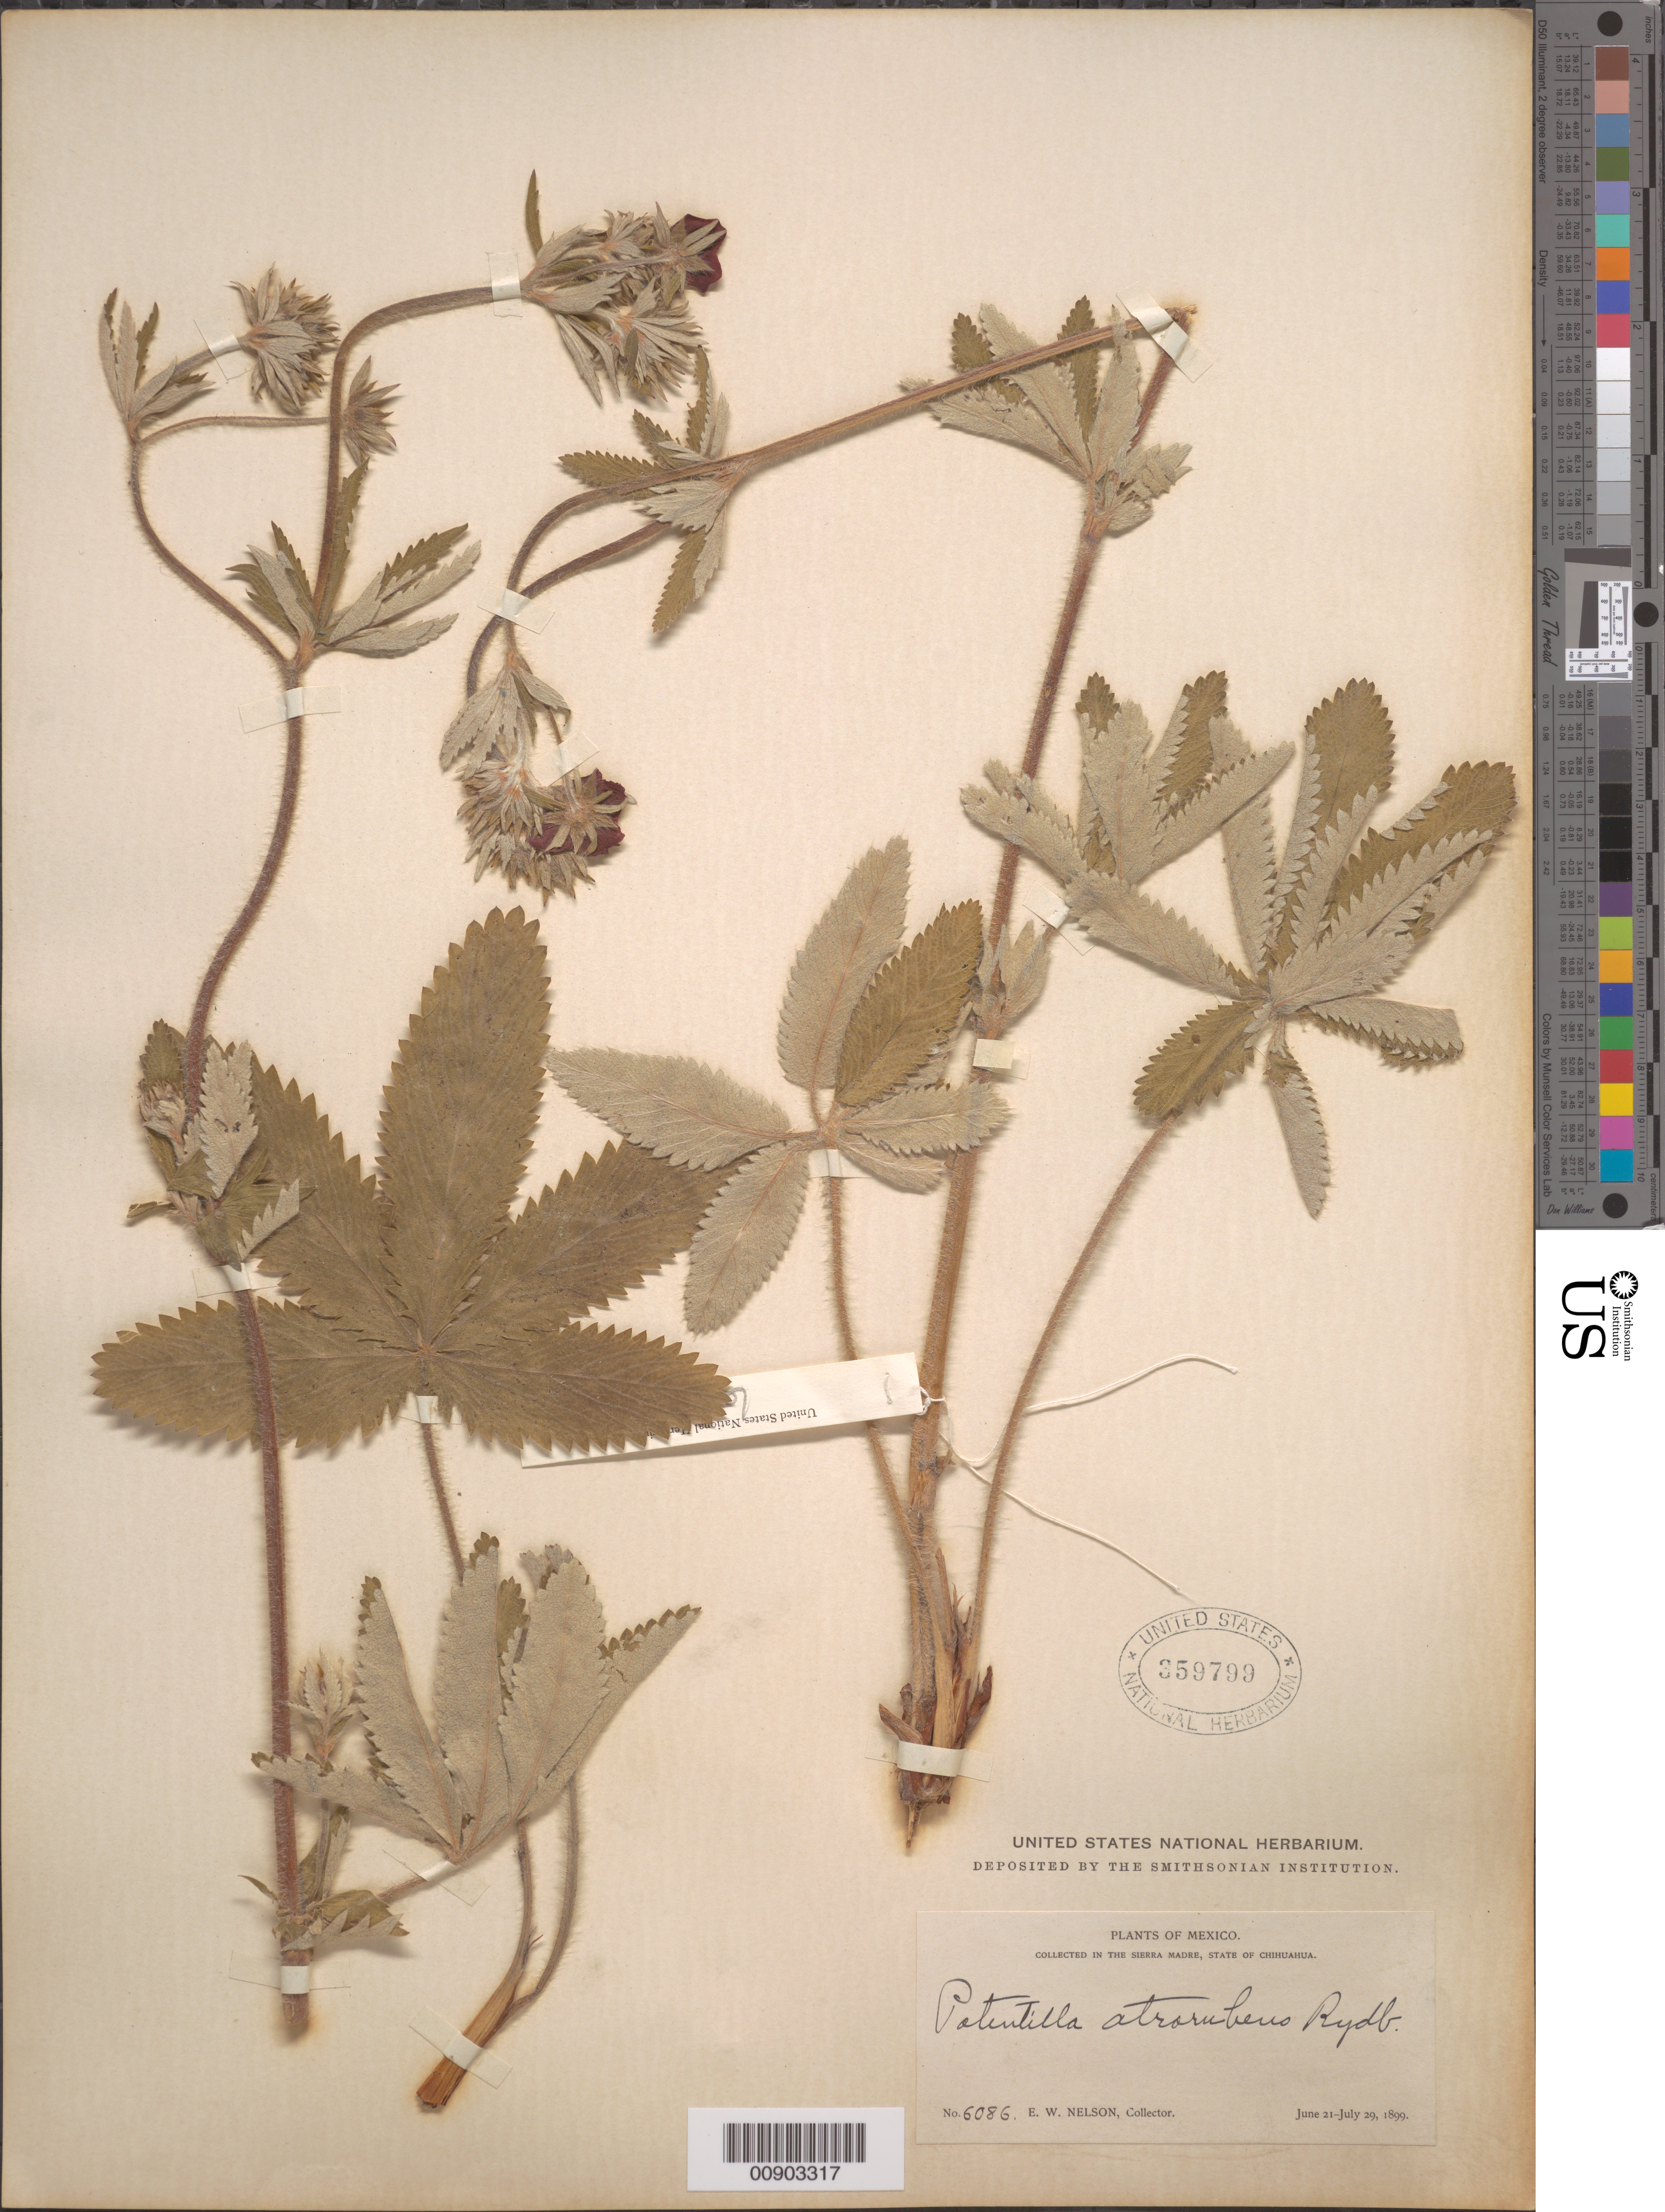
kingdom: Plantae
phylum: Tracheophyta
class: Magnoliopsida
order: Rosales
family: Rosaceae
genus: Potentilla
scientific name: Potentilla atrorubens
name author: Rydb.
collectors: E. W. Nelson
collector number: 6086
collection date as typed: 21 Jun 1899 to 29 Jul 1899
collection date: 1899-06-21/1899-07-29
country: Mexico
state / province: Chihuahua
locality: Sierra Madre, Chihuahua.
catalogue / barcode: US 359799